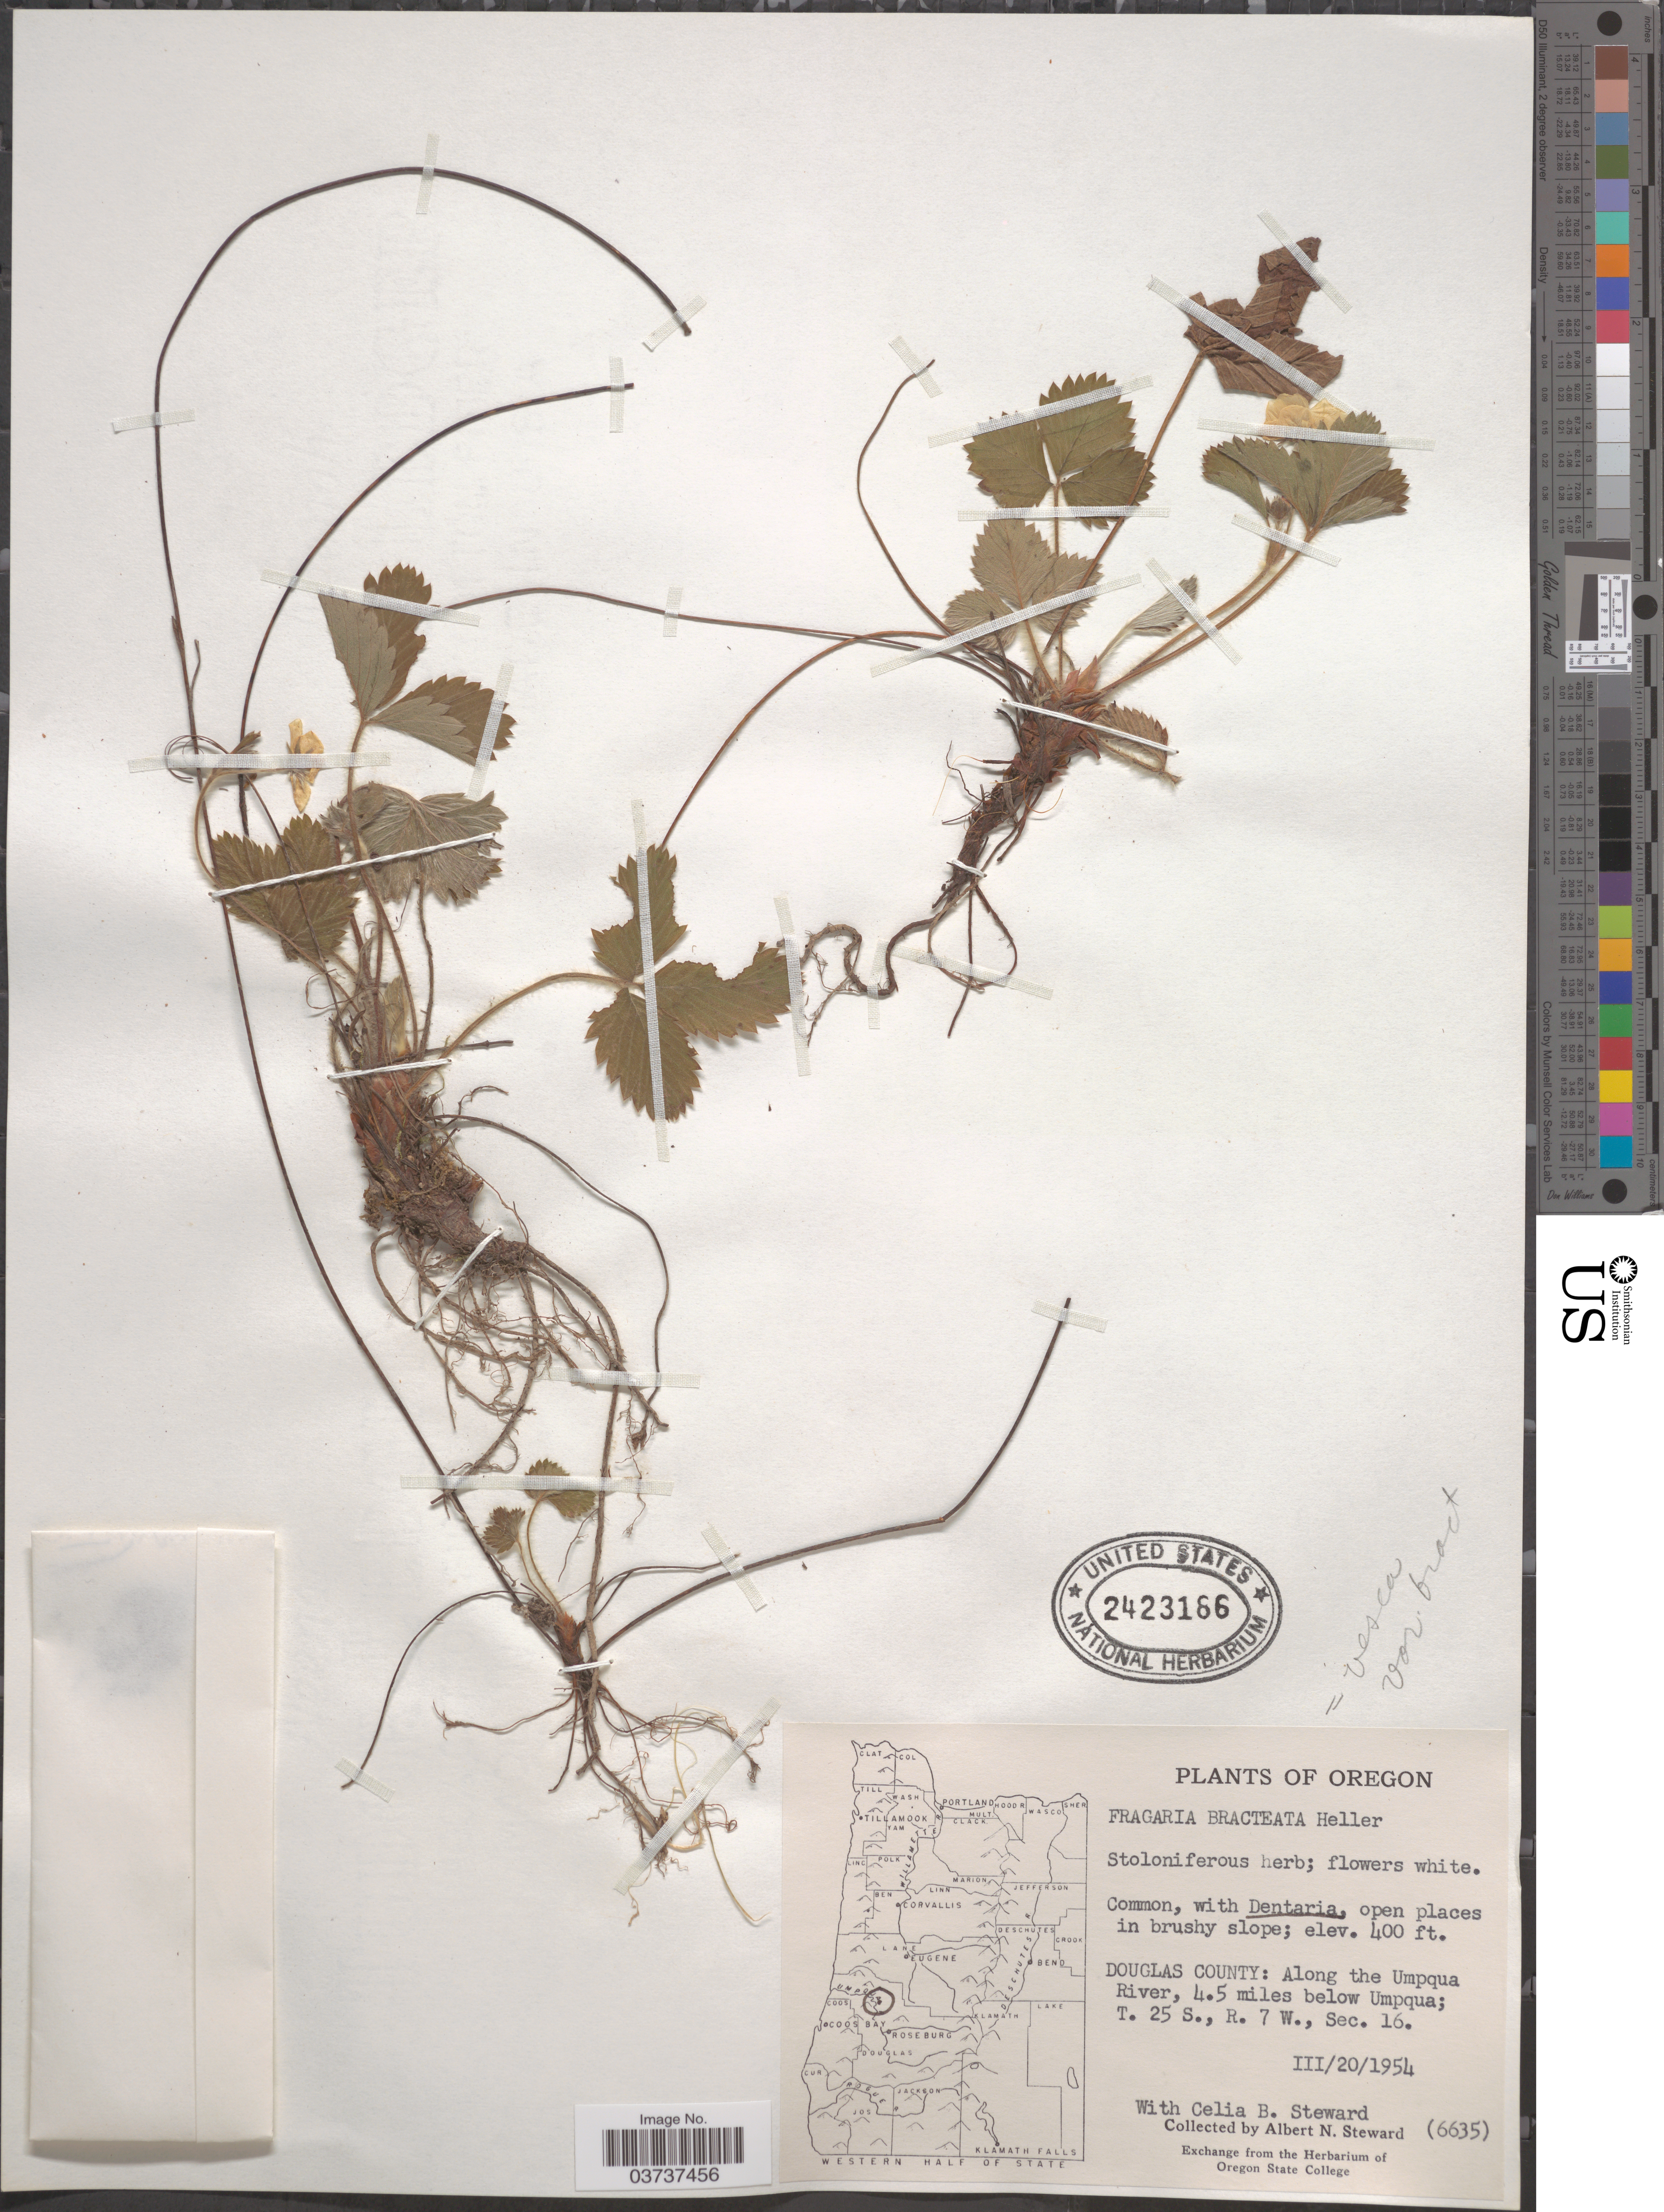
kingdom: Plantae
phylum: Tracheophyta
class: Magnoliopsida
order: Rosales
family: Rosaceae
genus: Fragaria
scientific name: Fragaria vesca subsp. bracteata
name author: L.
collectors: A. N. Steward & C. Steward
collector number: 6635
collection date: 1954-03-20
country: United States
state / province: Oregon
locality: Douglas County: Along the Umpqua River, 4.5 miles below Umpqua; T. 25 S., R. 7 W., Sec. 16.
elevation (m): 122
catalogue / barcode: US 2423186